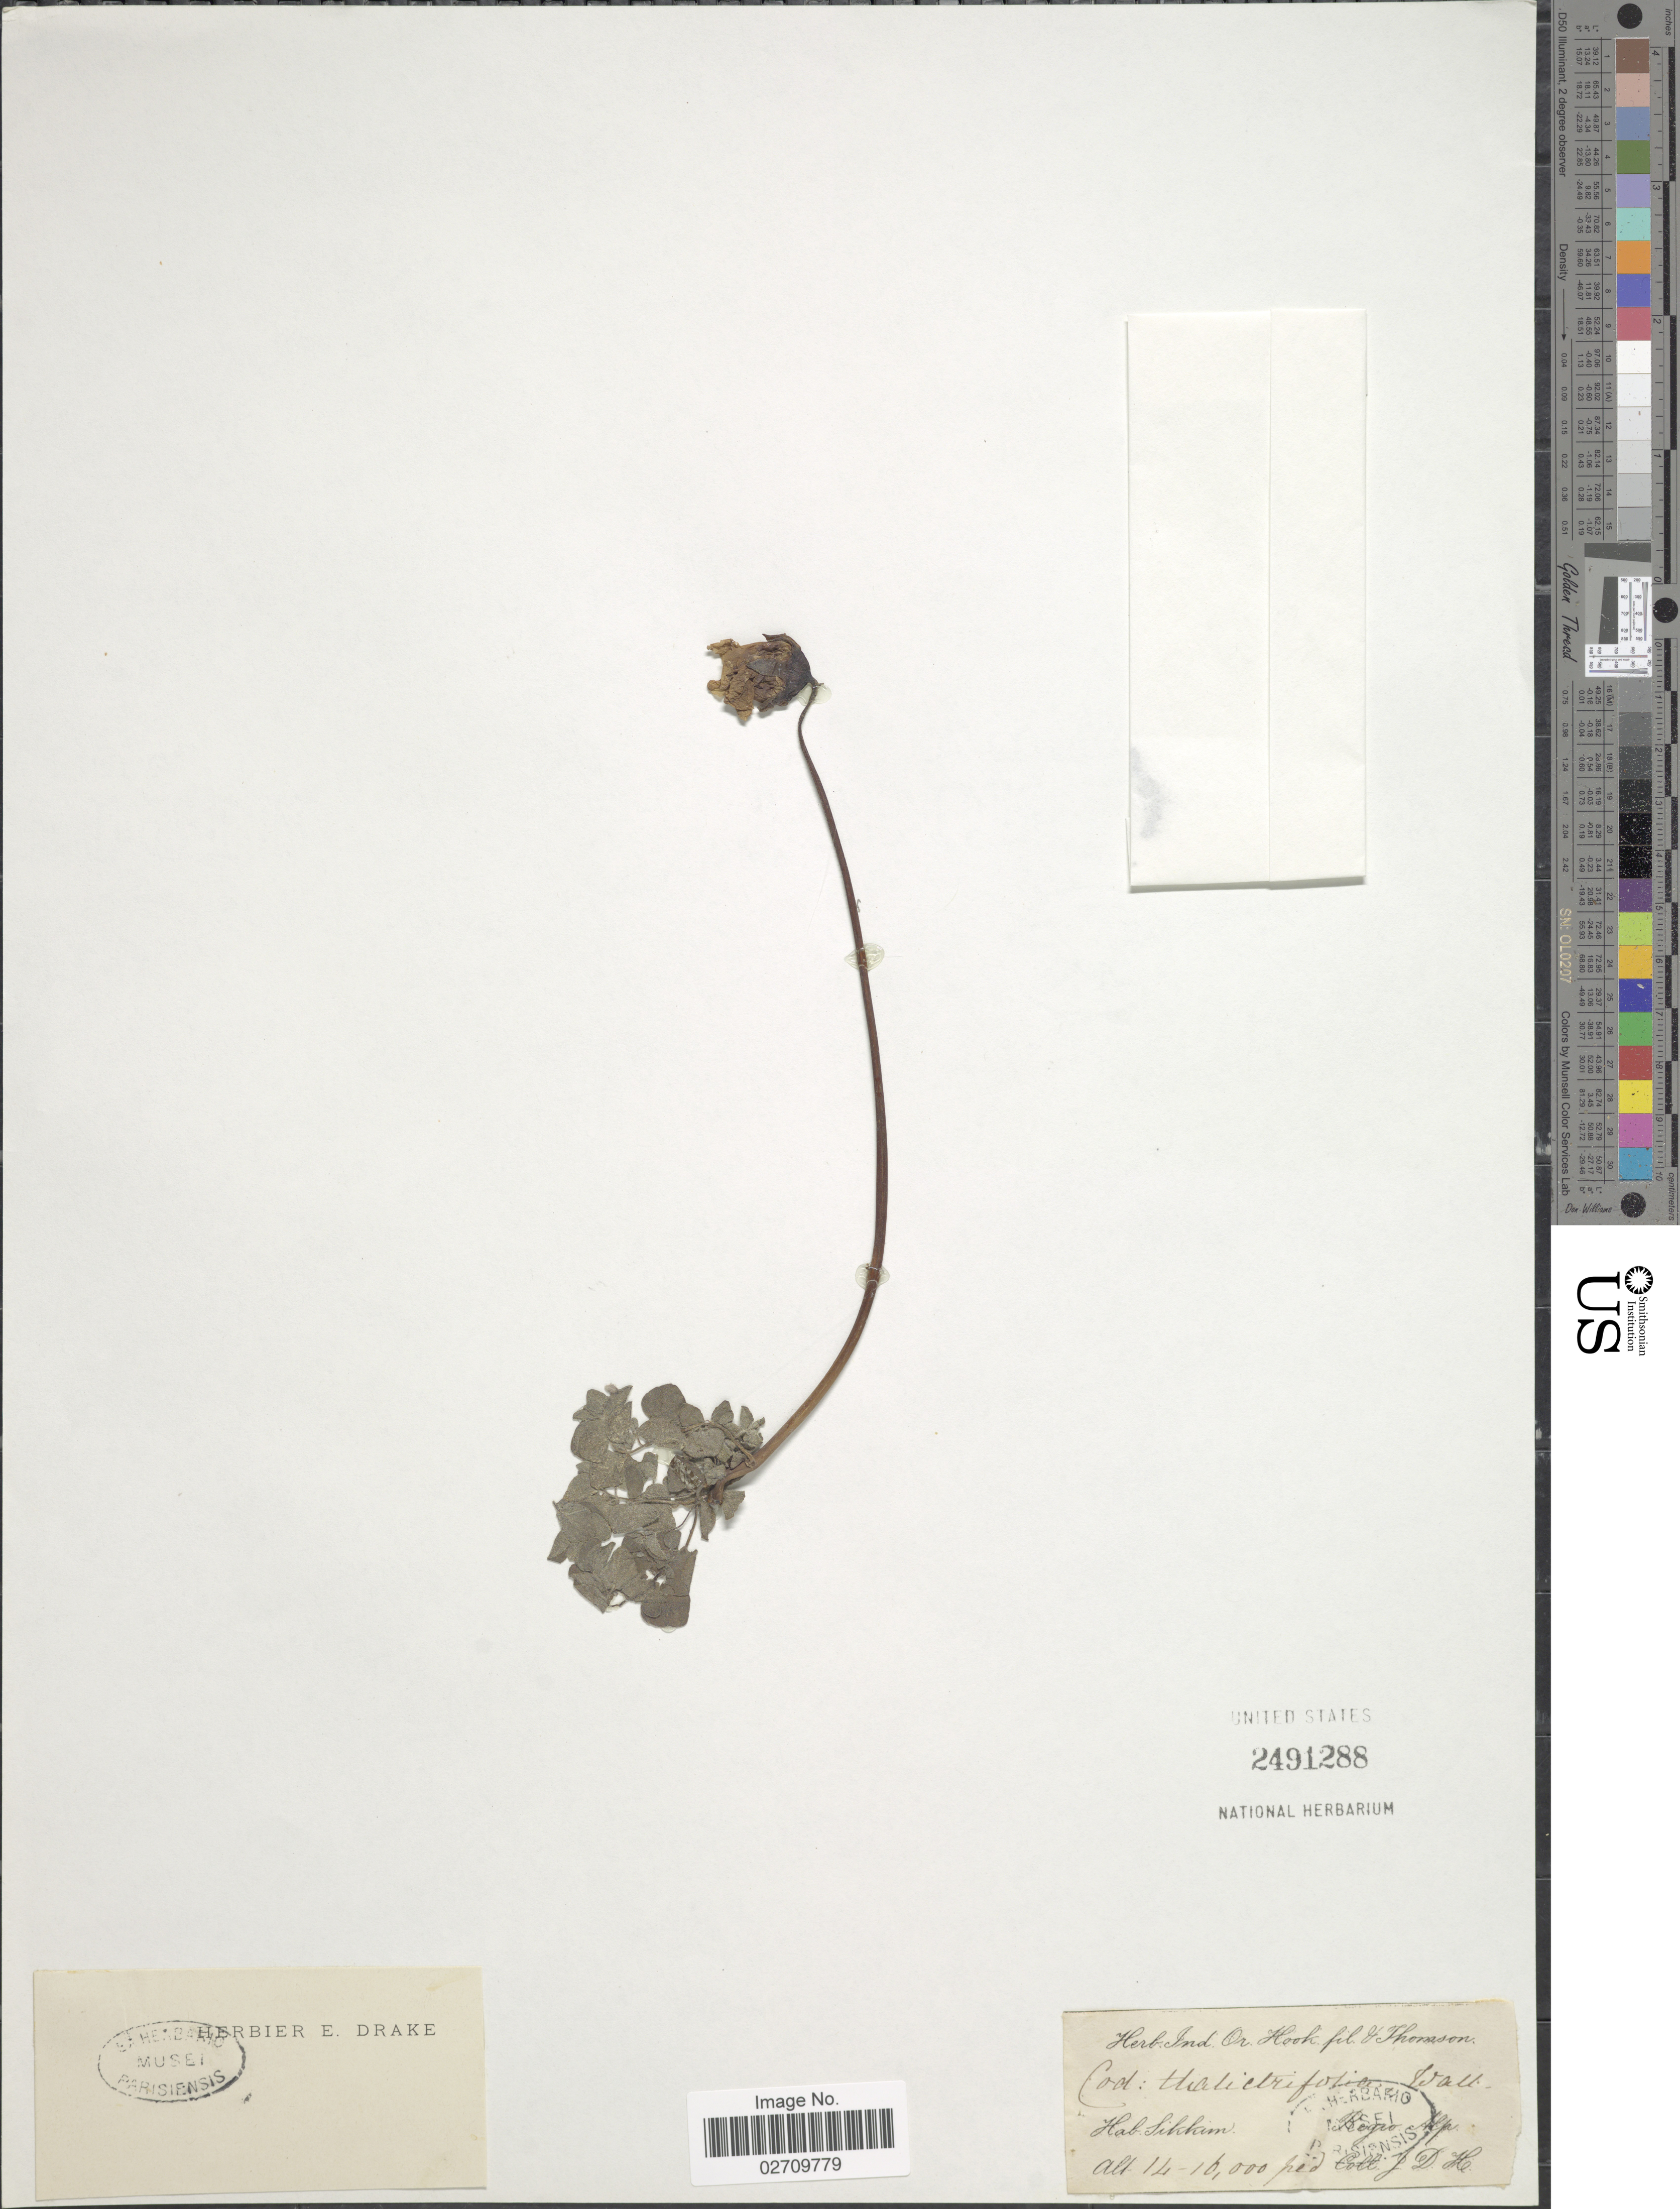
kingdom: Plantae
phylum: Tracheophyta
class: Magnoliopsida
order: Asterales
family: Campanulaceae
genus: Codonopsis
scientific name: Codonopsis thalictrifolia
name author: Wall.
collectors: J. D. H.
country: India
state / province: Sikkim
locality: Regio Alp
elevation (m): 4267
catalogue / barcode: US 2491288